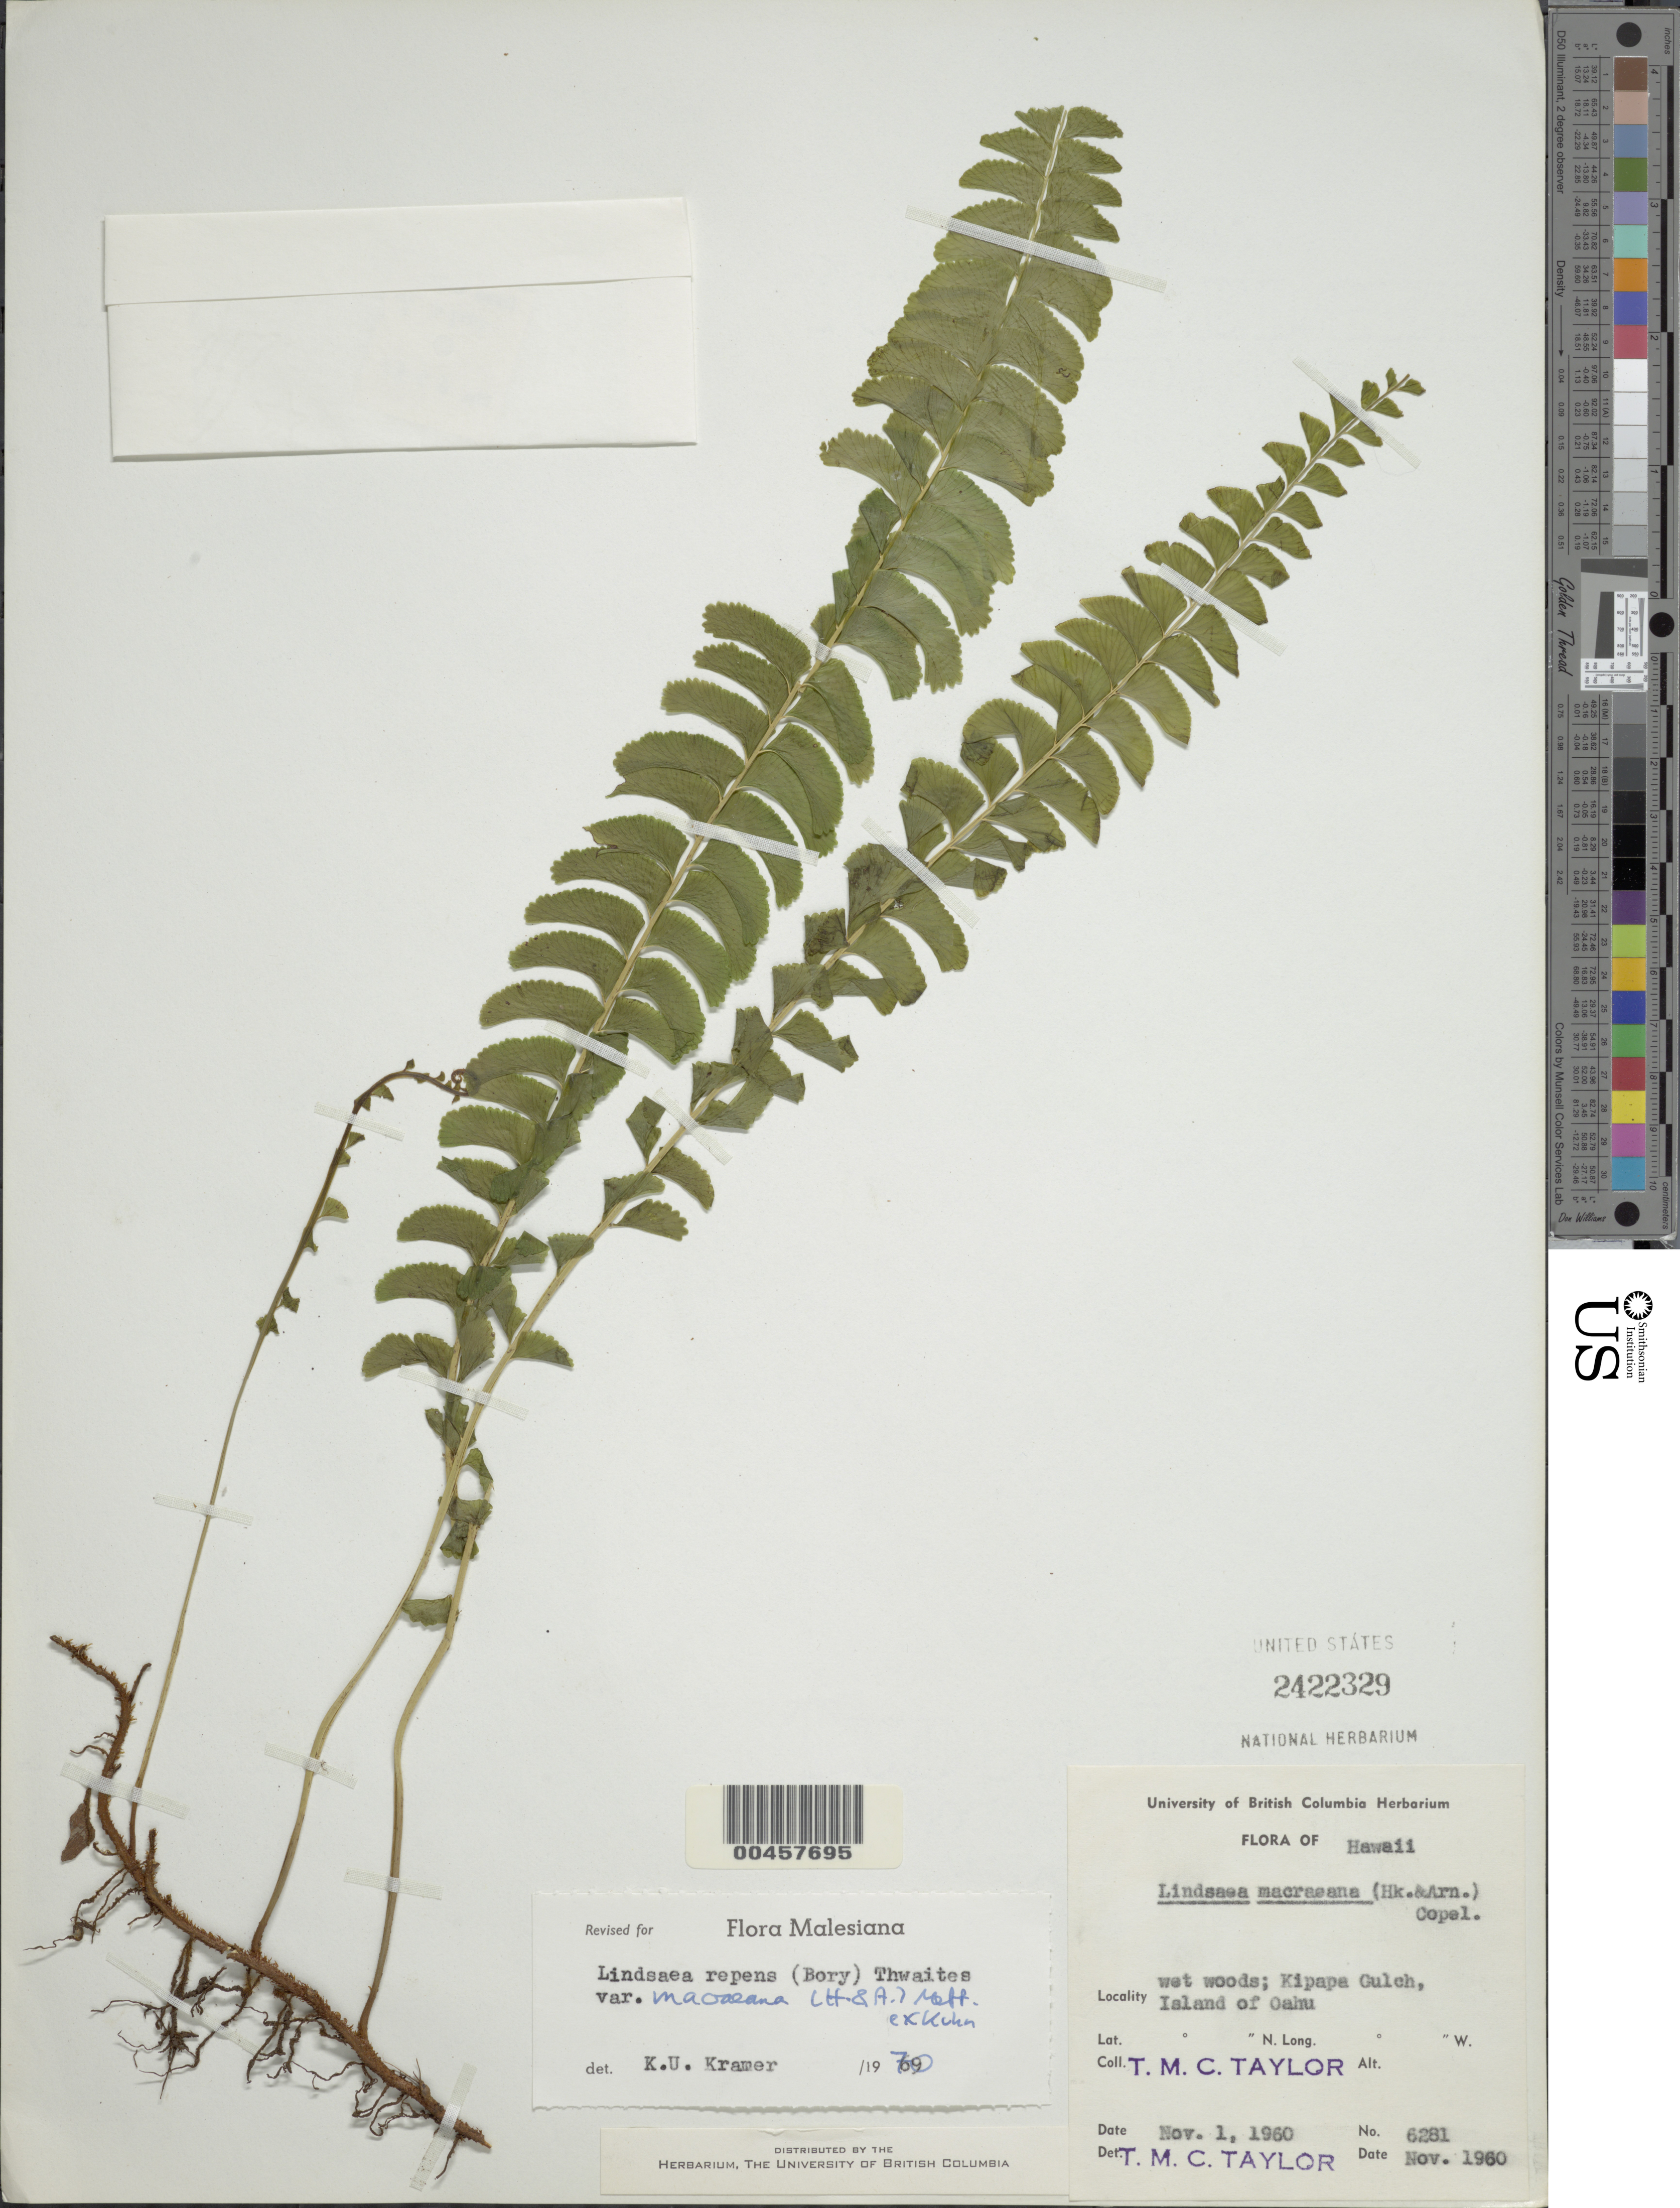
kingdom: Plantae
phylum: Tracheophyta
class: Polypodiopsida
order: Polypodiales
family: Lindsaeaceae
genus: Lindsaea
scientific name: Lindsaea repens var. macraeana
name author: (Hook. & Arn.) Mett. ex Kuhn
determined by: Kramer, K. U.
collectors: T. M. C. Taylor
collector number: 6281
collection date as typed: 1 Nov 1960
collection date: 1960-11-01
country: United States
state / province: Hawaii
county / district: Honolulu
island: Oahu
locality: Kipapa Gulch, Island of Oahu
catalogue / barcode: US 2422329